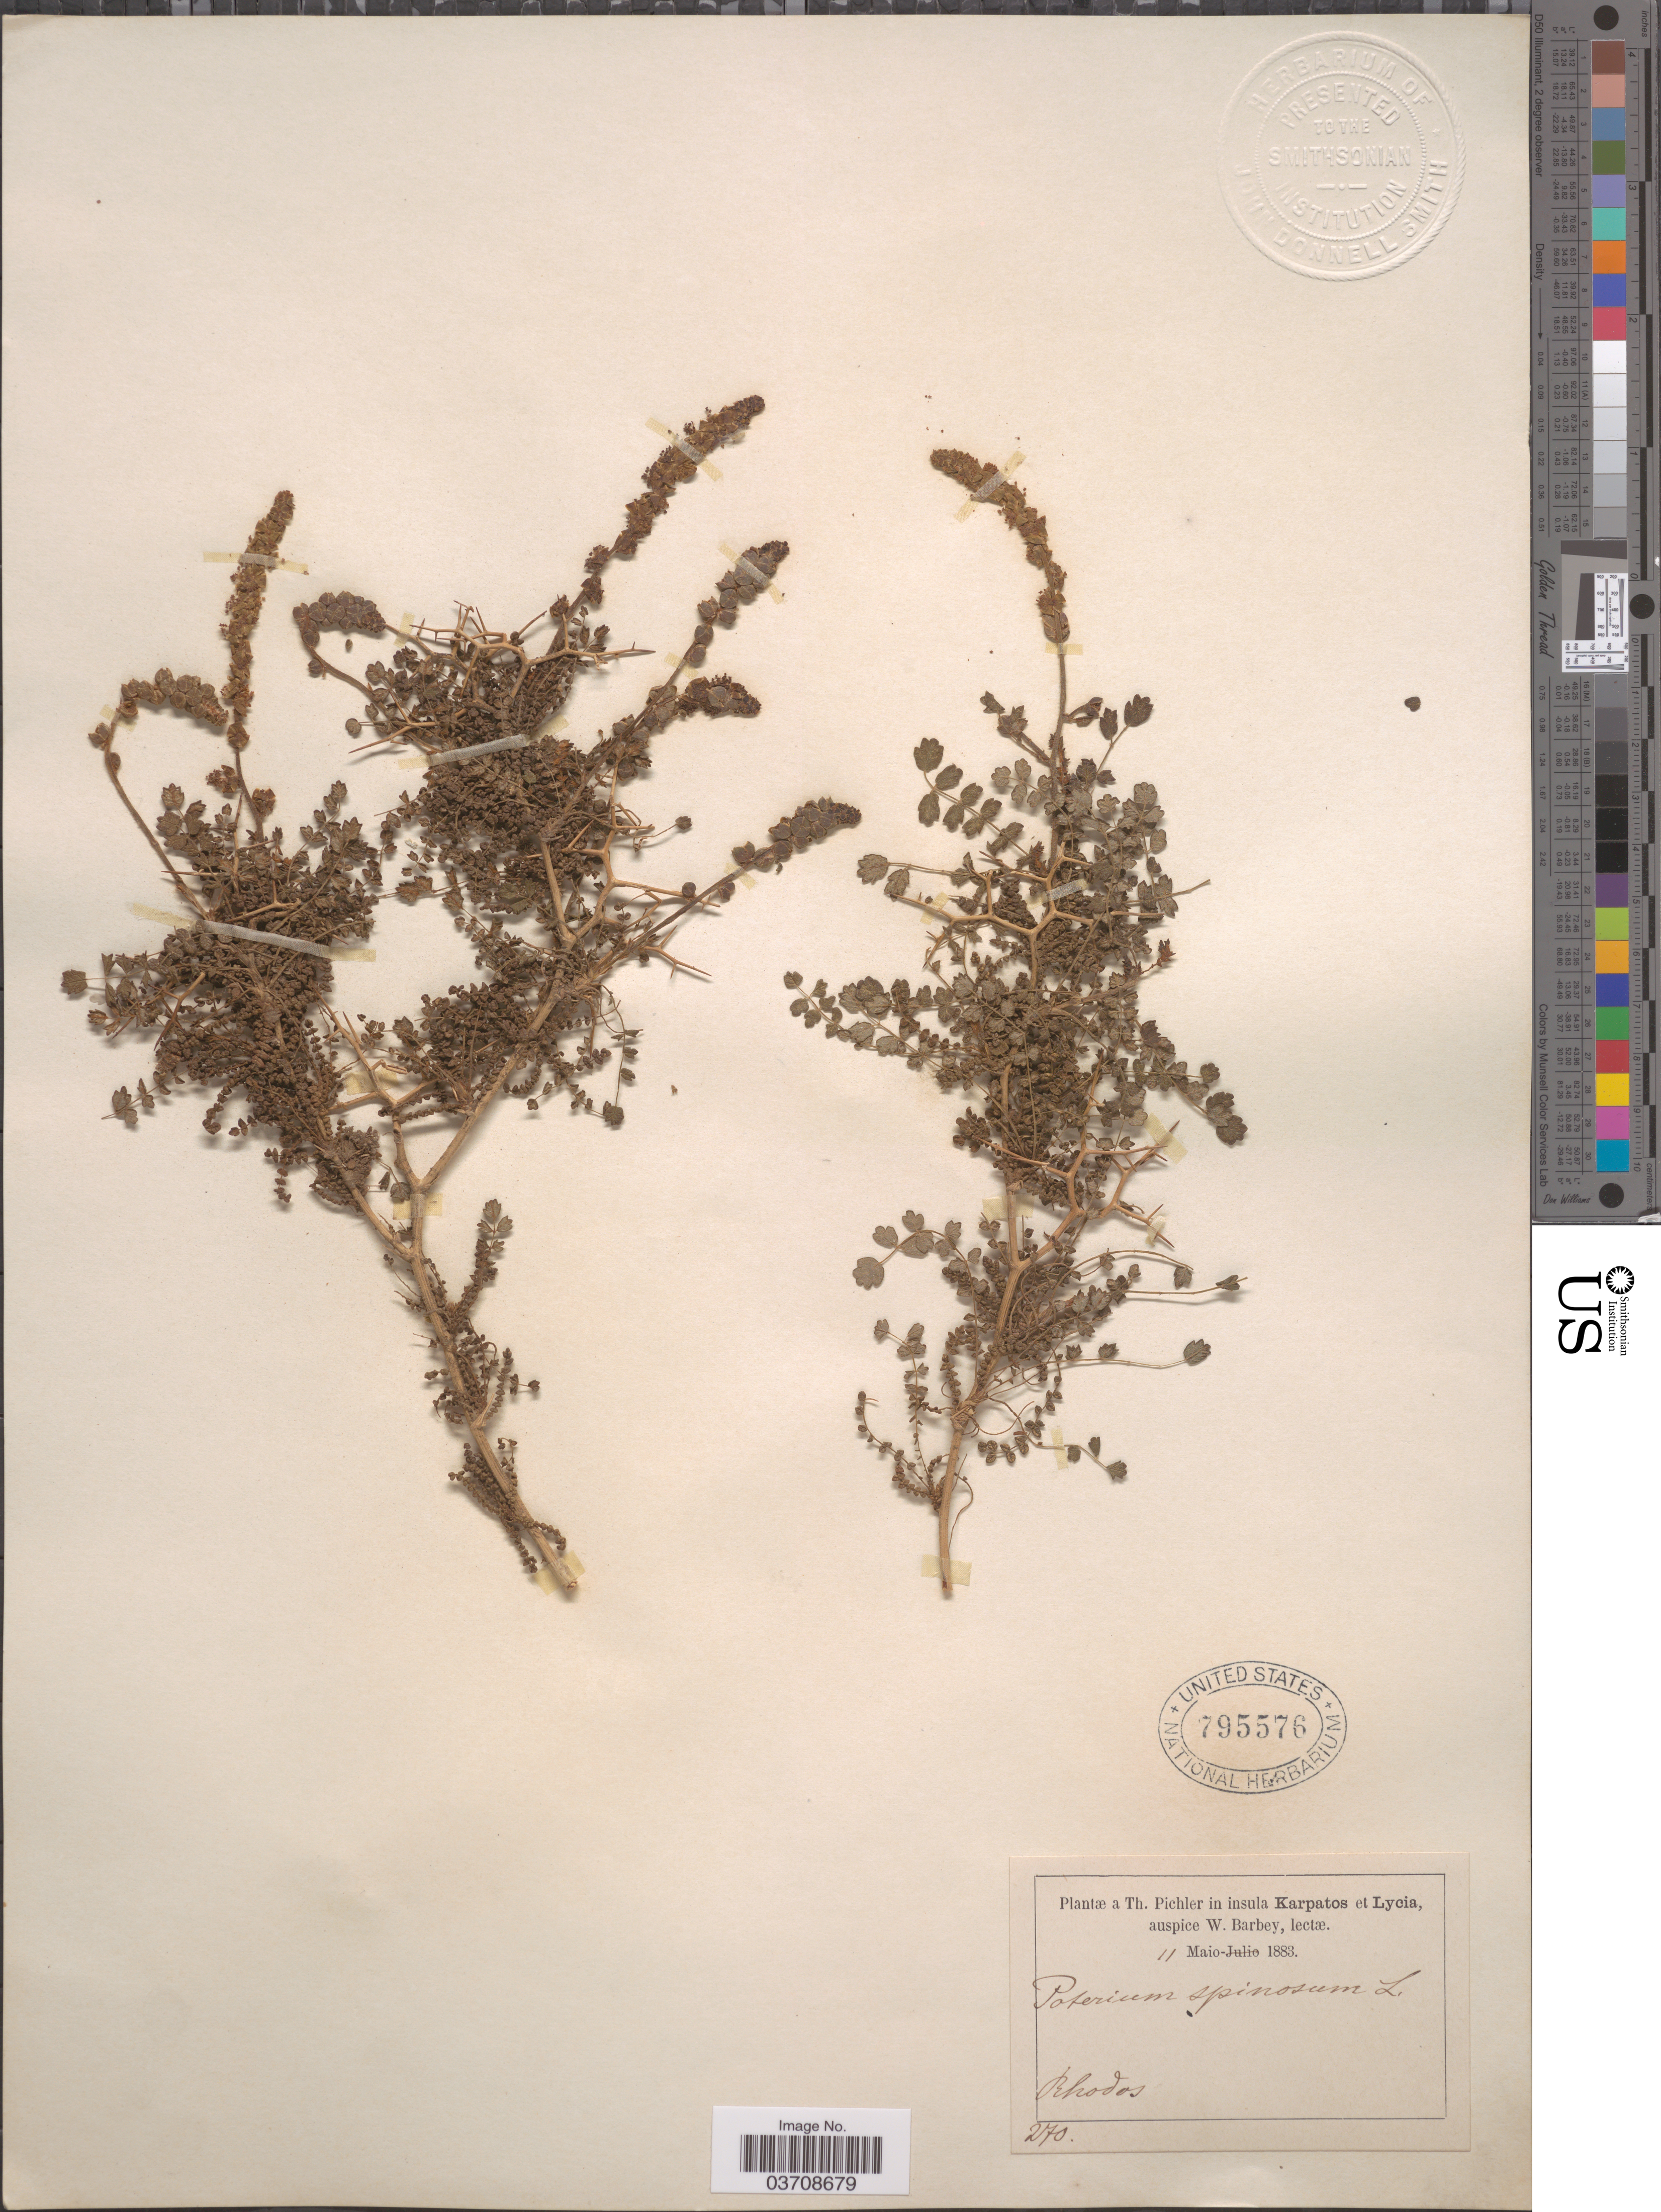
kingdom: Plantae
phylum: Tracheophyta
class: Magnoliopsida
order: Rosales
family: Rosaceae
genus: Sarcopoterium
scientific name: Sarcopoterium spinosum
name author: (L.) Spach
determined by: Strong, Mark T., (BOT), Smithsonian Institution - National Museum of Natural History (UNITED STATES)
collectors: T. Pichler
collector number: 270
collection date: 1883-05-11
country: Greece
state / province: South Aegean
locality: In insula Karpatos et Lycia. Rhodos.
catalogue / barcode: US 795576